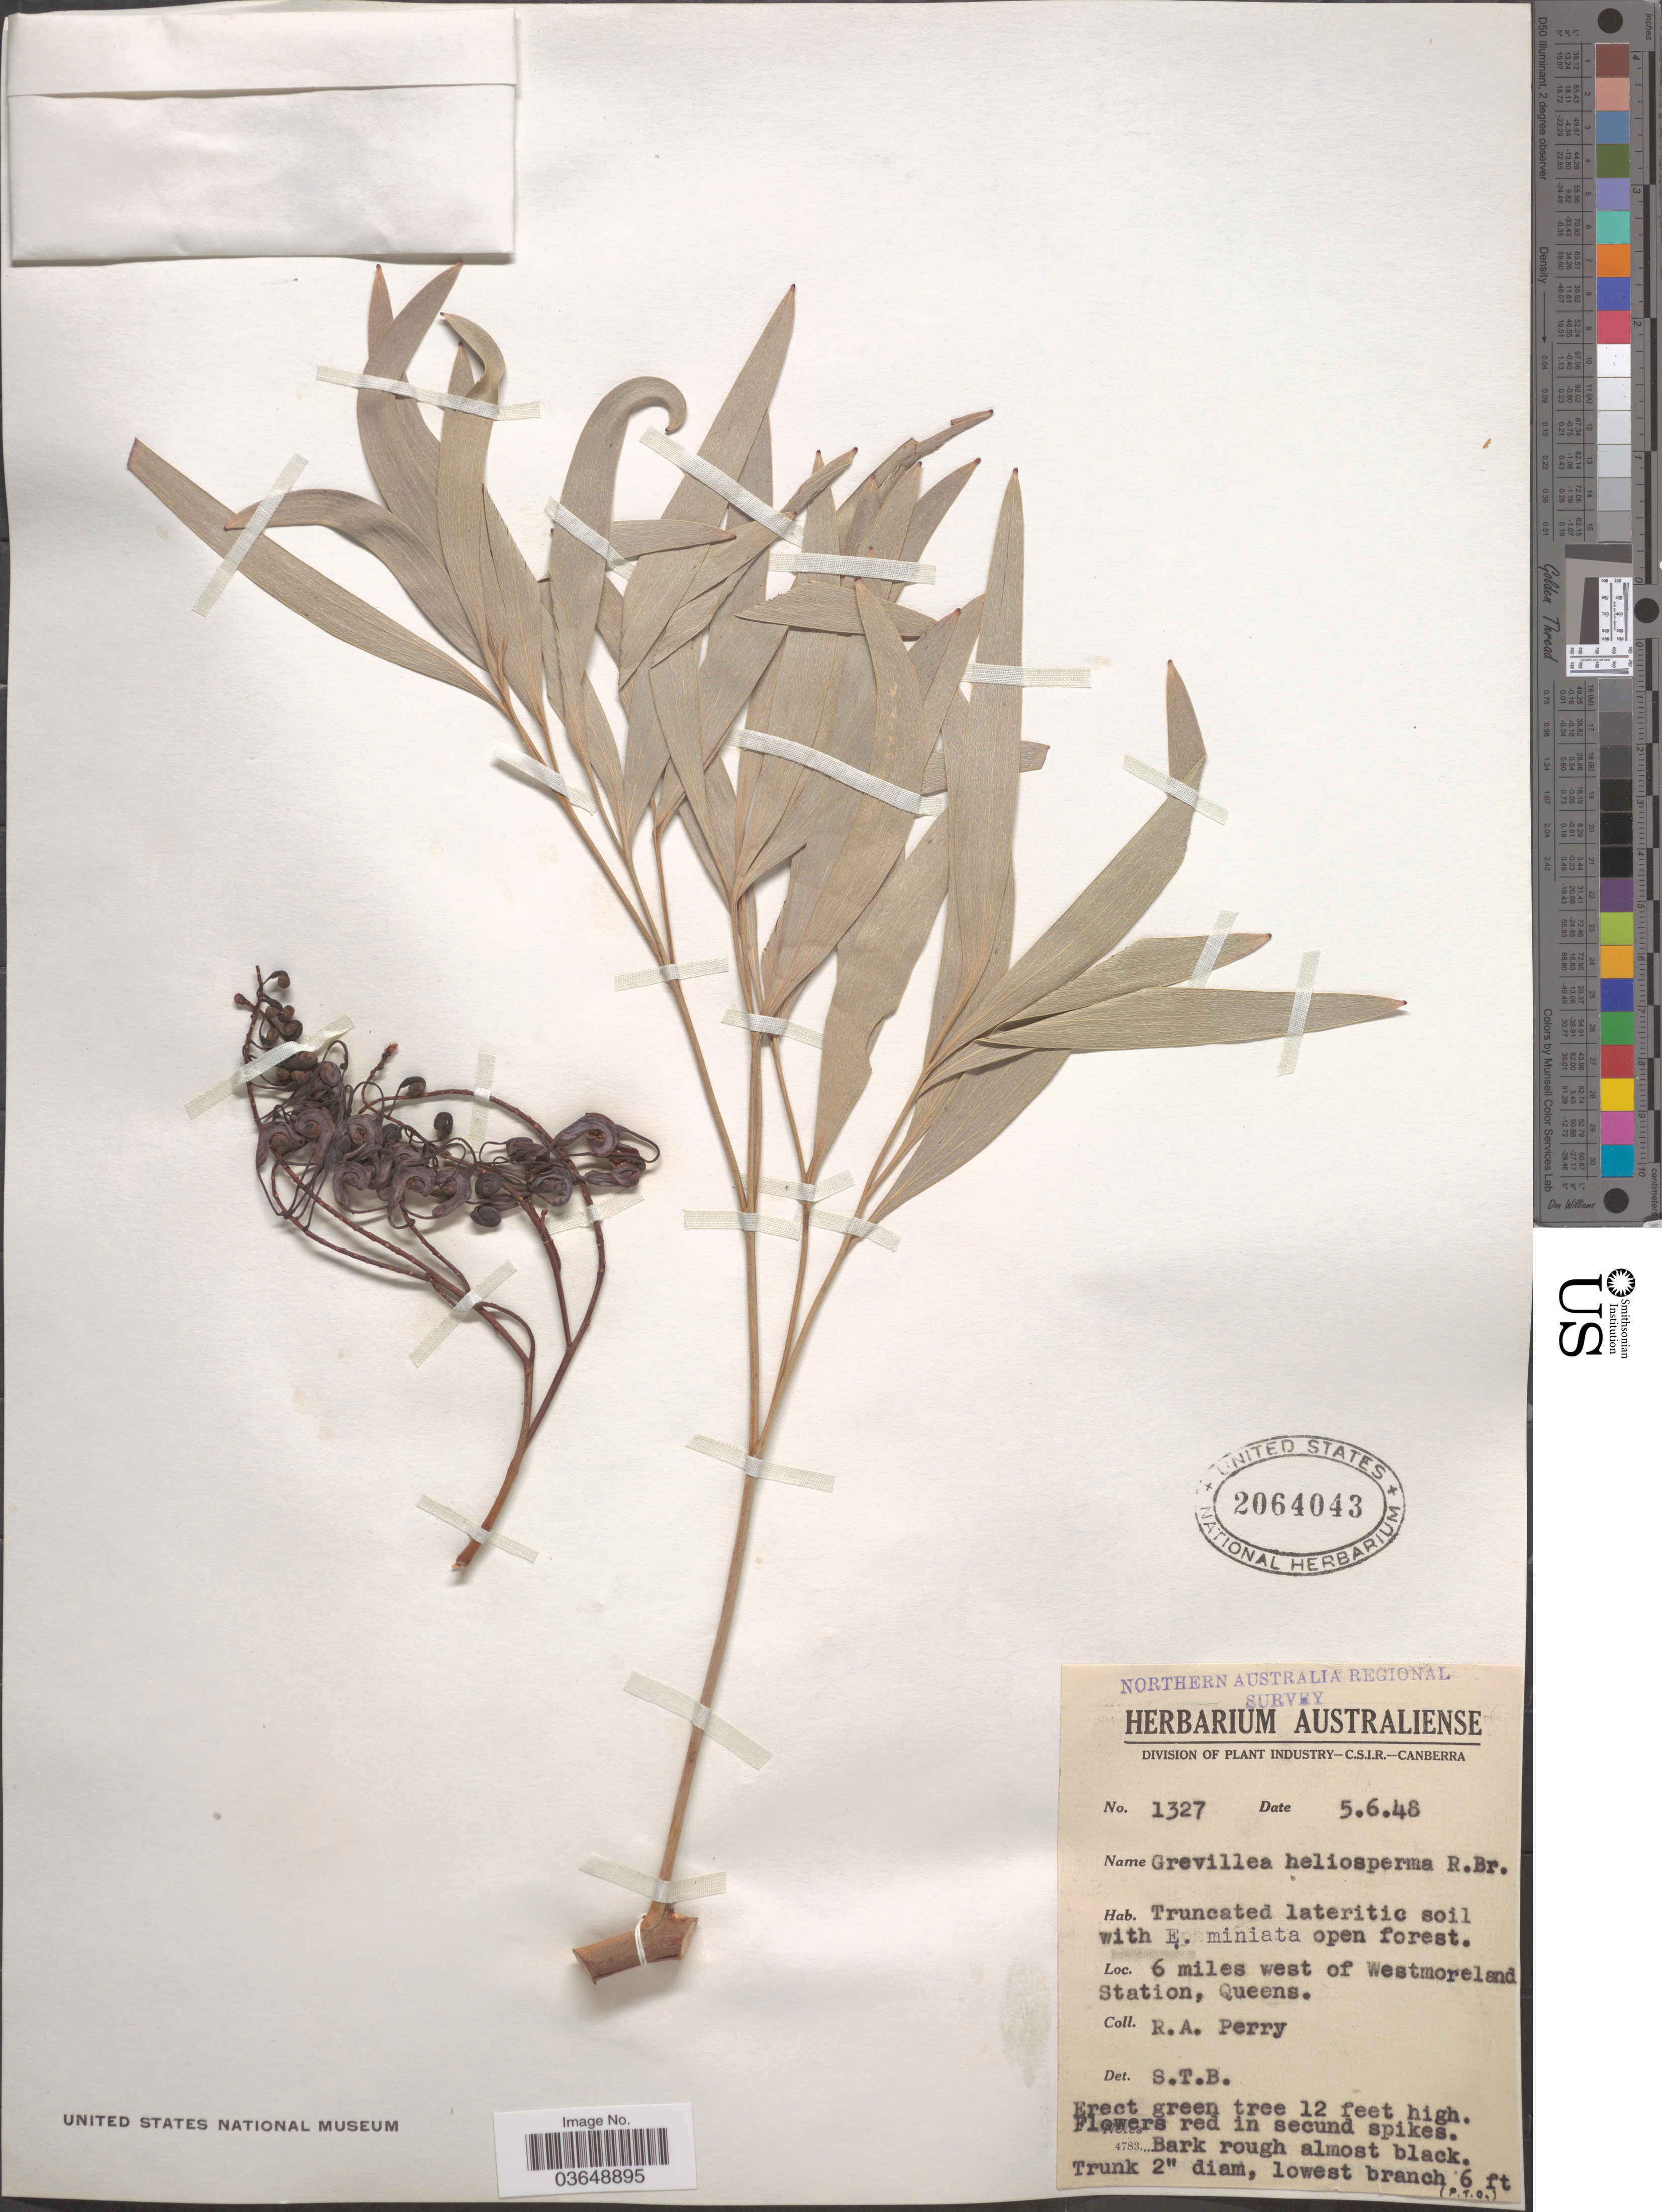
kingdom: Plantae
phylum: Tracheophyta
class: Magnoliopsida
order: Proteales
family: Proteaceae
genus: Grevillea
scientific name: Grevillea heliosperma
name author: R. Br.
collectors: Perry, R. A.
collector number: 1327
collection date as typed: Transcribed d/m/y: 5/6/48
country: Australia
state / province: Queensland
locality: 6 miles west of Westmoreland Station.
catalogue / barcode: US 2064043